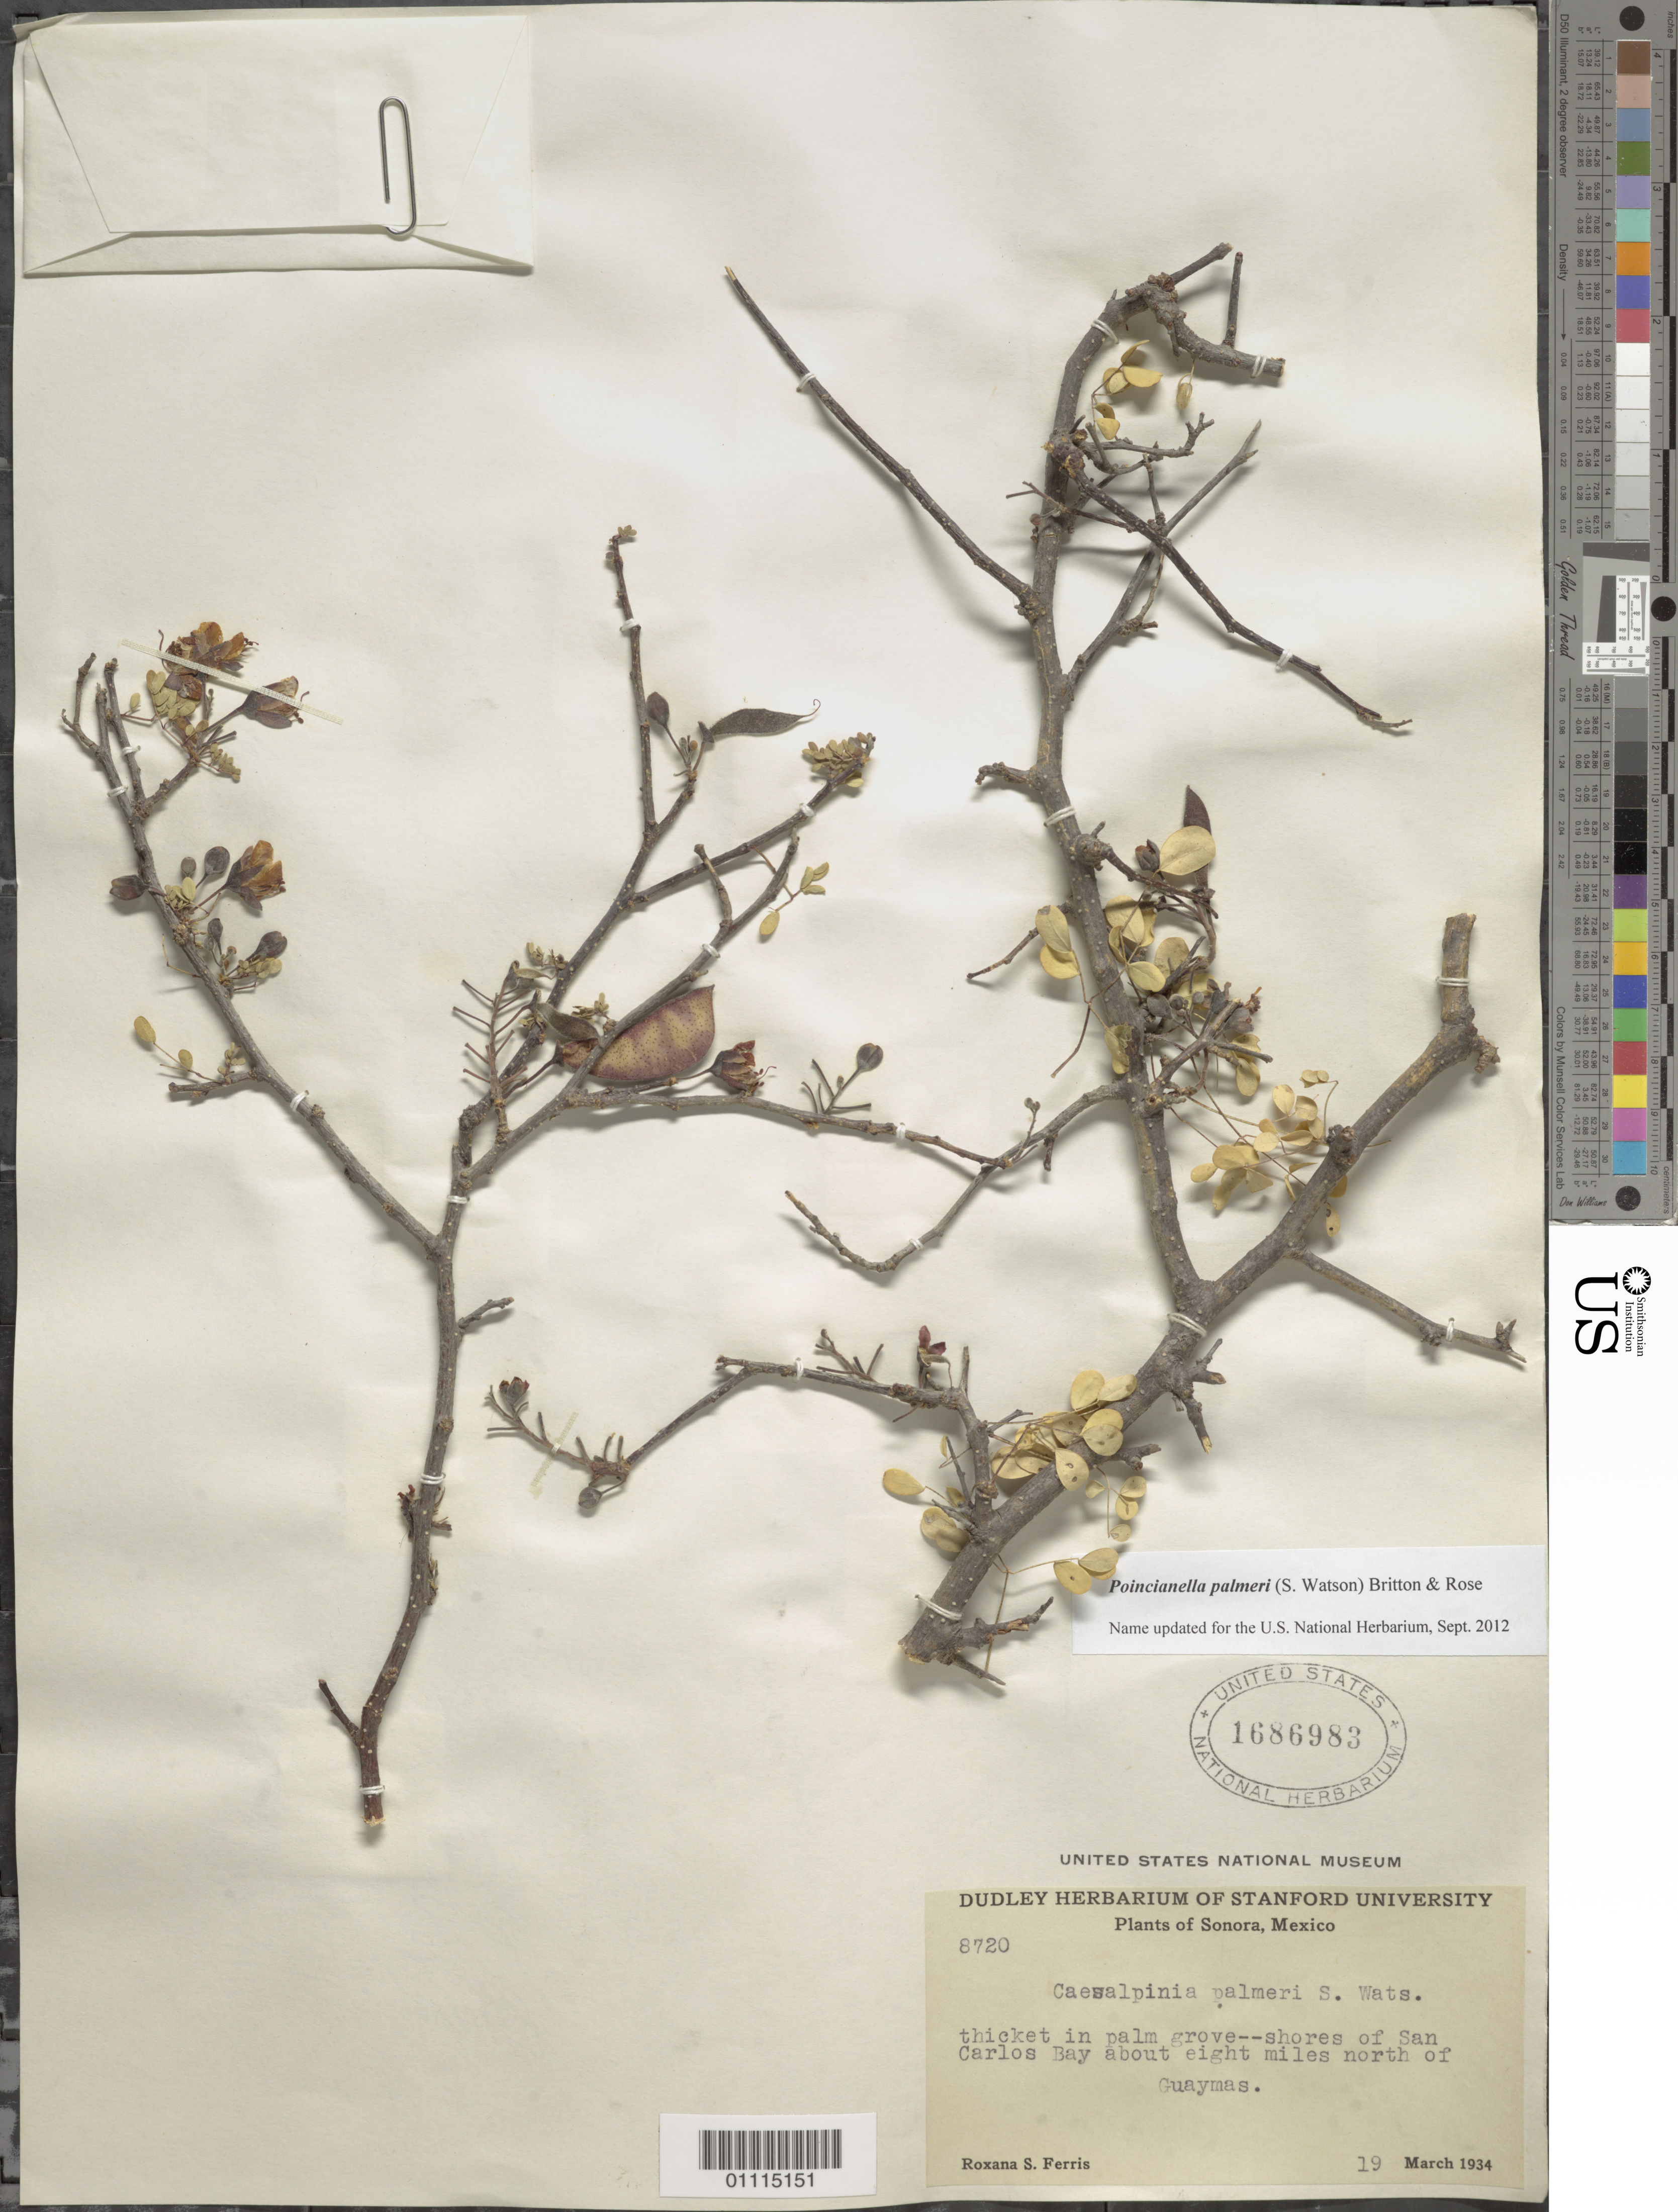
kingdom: Plantae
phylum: Tracheophyta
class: Magnoliopsida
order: Fabales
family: Fabaceae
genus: Erythrostemon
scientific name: Erythrostemon palmeri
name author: (S. Watson) Gagnon & G.P. Lewis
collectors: R. S. Ferris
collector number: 8720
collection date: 1934-03-19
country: Mexico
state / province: Sonora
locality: Guymas; shores of San Carlos Bay about 8 miles N of Guaymas.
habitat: Thicket in palm grove.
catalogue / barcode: US 1686983